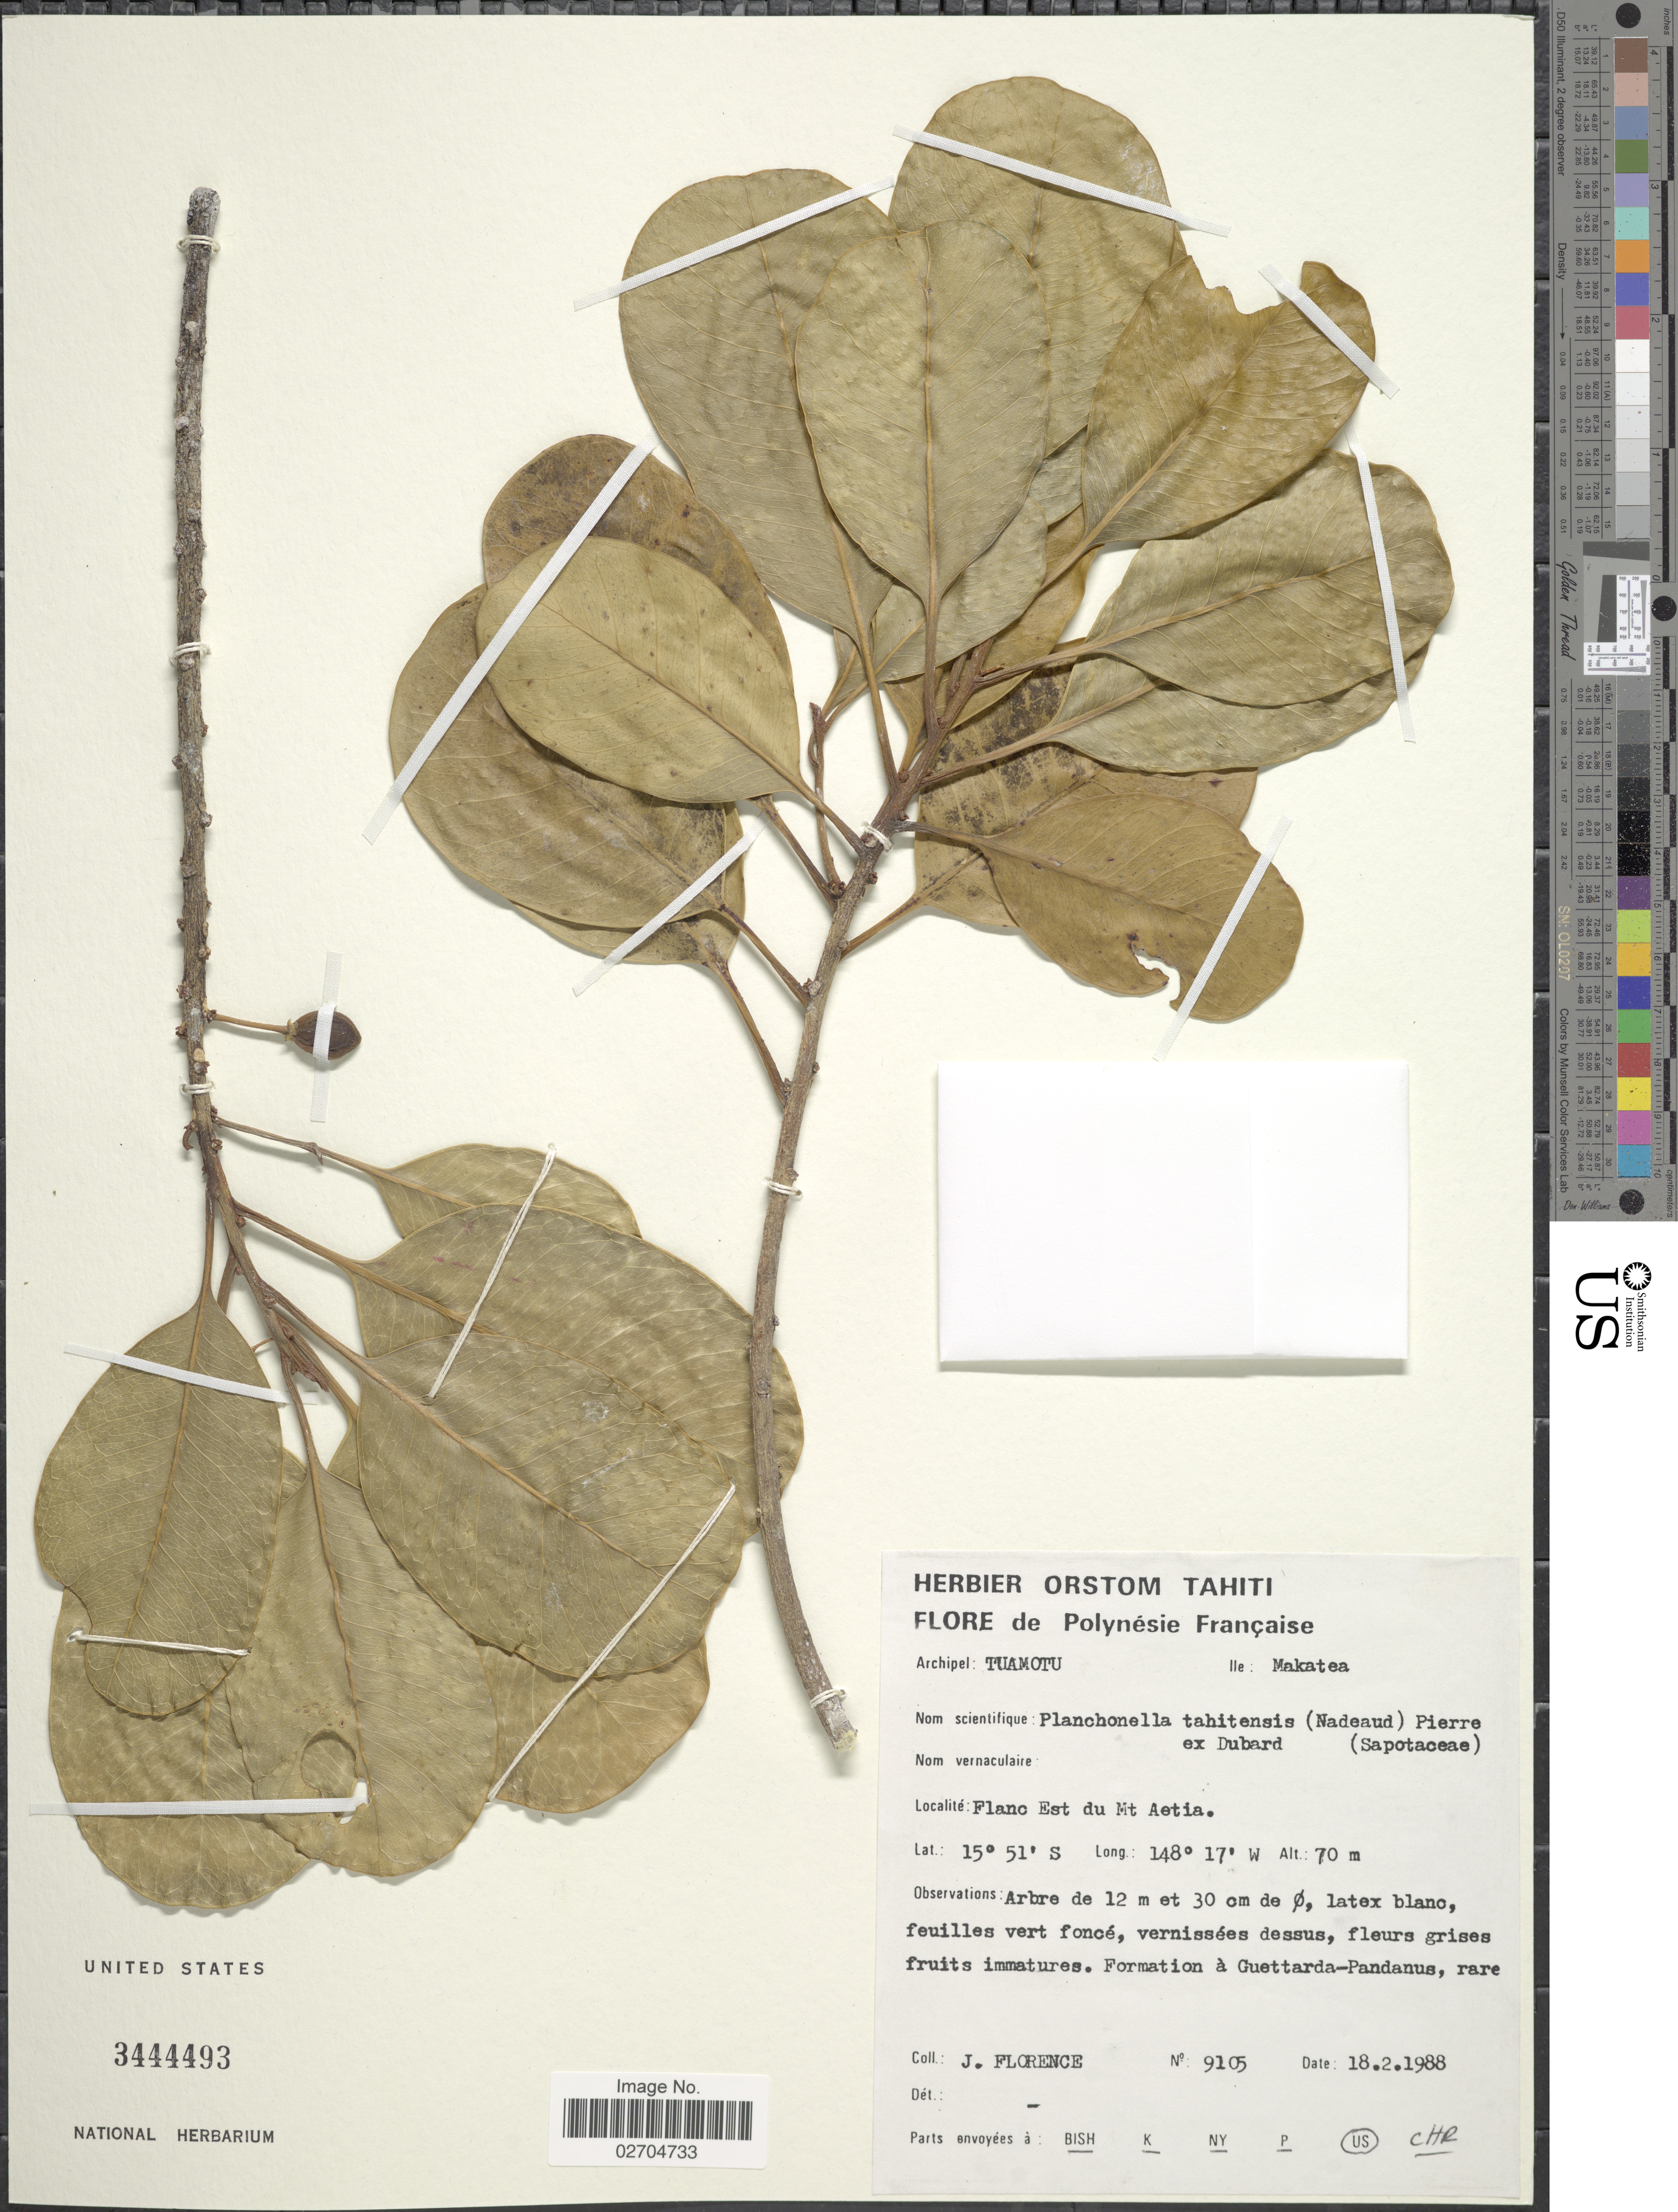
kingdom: Plantae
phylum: Tracheophyta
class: Magnoliopsida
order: Ericales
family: Sapotaceae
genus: Planchonella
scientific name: Planchonella tahitensis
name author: (Nadeaud) Pierre ex Dubard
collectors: J. Florence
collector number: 9105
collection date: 1988-05-18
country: French Polynesia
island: Makatea [Aurora]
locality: Archipel: Tuamotu. Ile: Makatea. Flanc Est du Mt Aetia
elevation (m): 70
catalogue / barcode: US 3444493